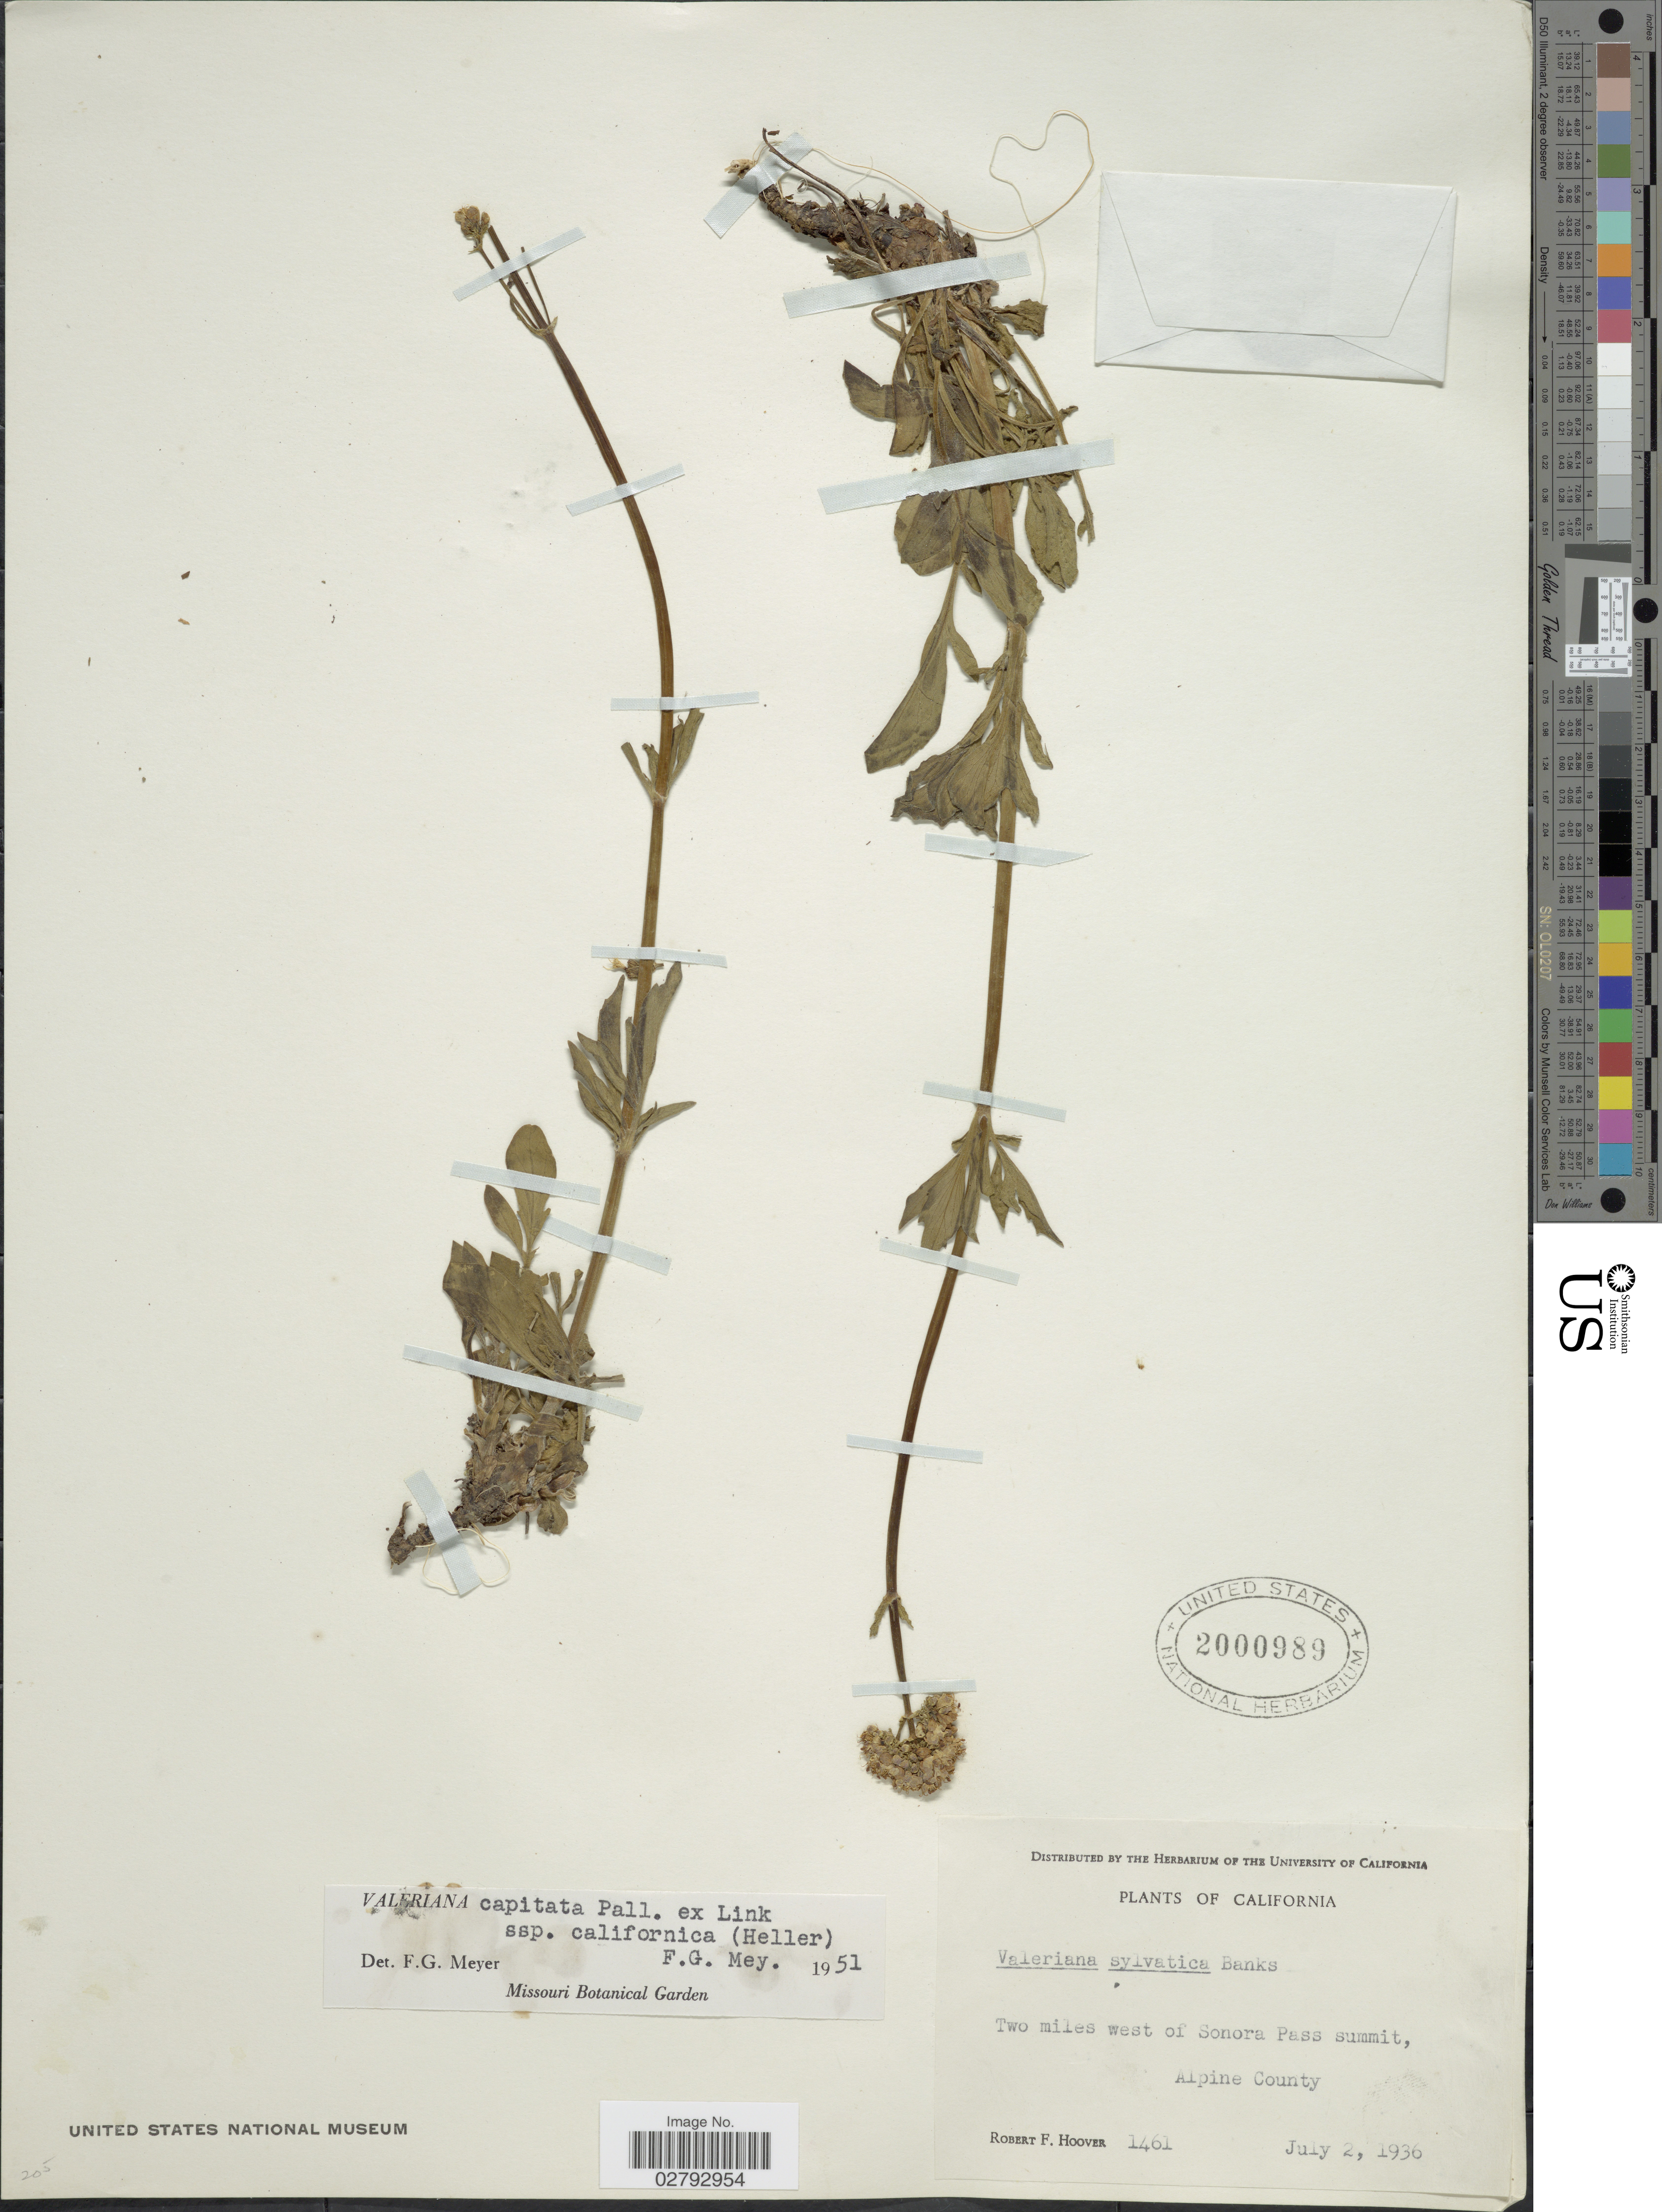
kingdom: Plantae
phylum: Tracheophyta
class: Magnoliopsida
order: Dipsacales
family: Caprifoliaceae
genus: Valeriana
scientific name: Valeriana capitata subsp. californica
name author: (A. Heller) F.G. Mey.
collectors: R. F. Hoover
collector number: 1461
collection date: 1936-07-02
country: United States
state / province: California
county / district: Alpine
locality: Two miles west of Sonora Pass summit, Alpine County.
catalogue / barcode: US 2000989